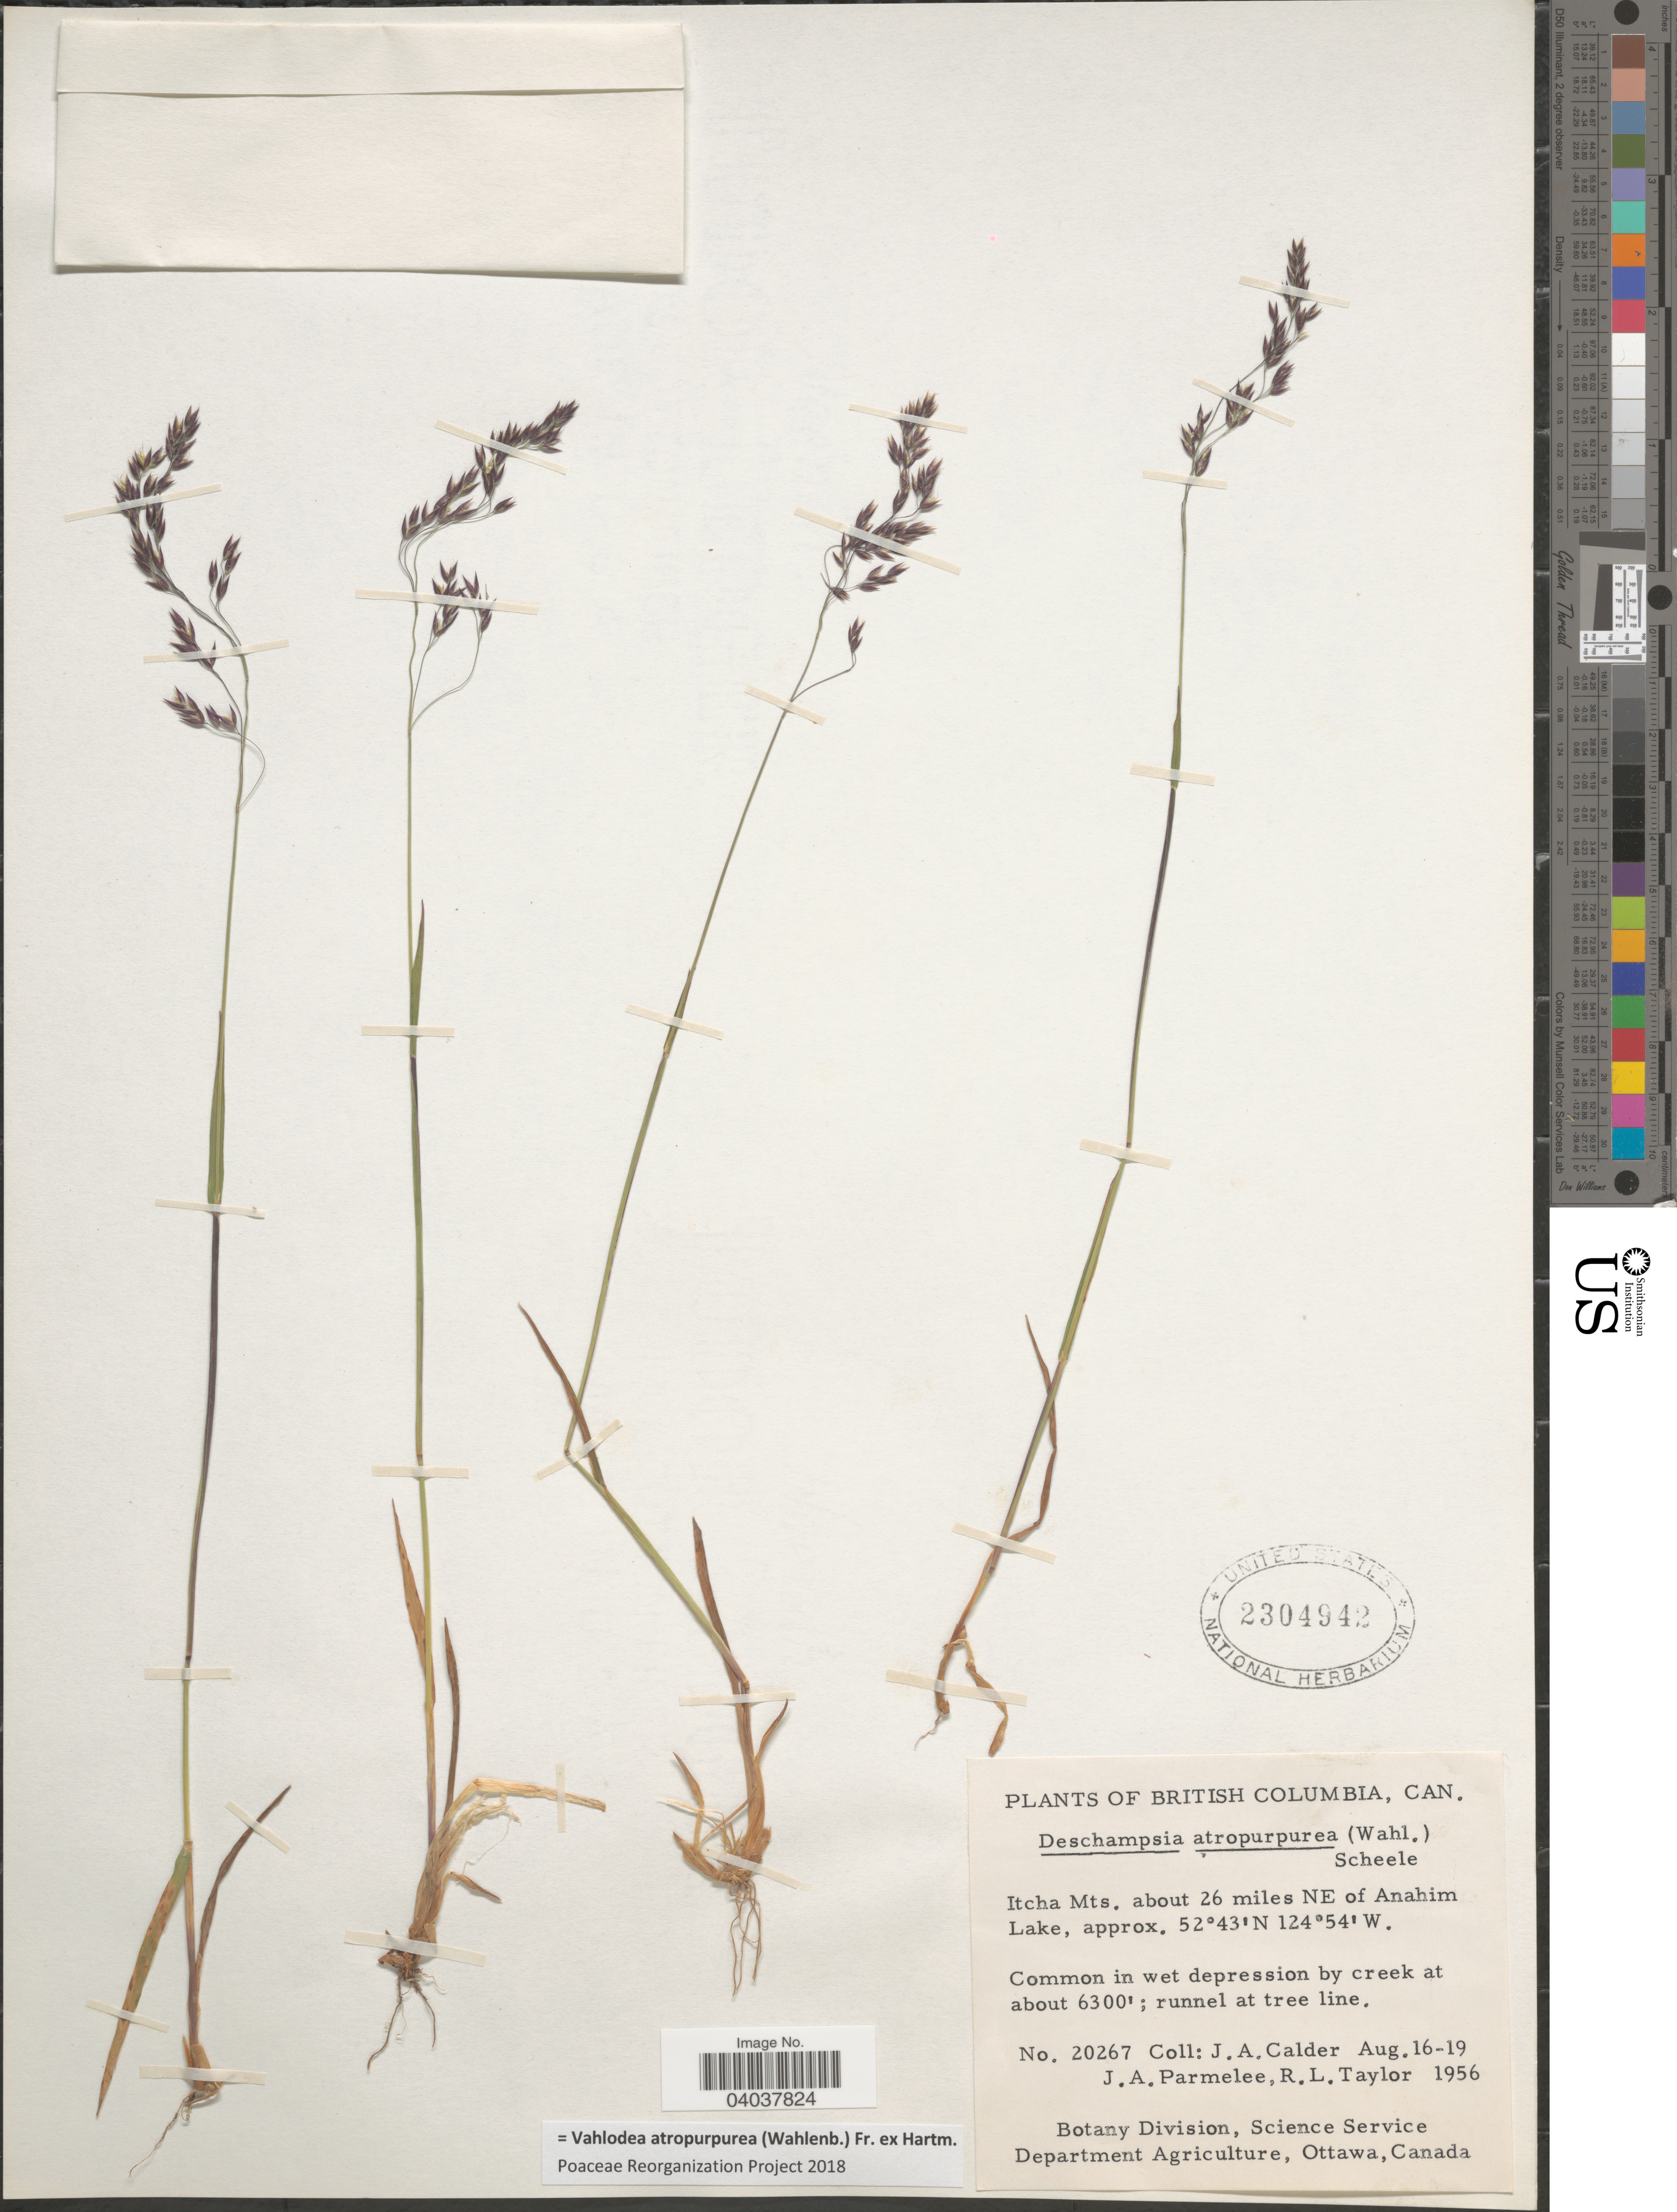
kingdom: Plantae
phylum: Tracheophyta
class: Liliopsida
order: Poales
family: Poaceae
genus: Vahlodea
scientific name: Vahlodea atropurpurea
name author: (Wahlenb.) Fr. ex Hartm.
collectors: J. A. Calder, J. A. Parmelee & R. Taylor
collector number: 20267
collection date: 1956-08-16/1956-08-19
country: Canada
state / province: British Columbia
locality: Itcha Mts. about 26 miles NE of Anahim Lake.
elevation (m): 1920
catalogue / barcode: US 2304942